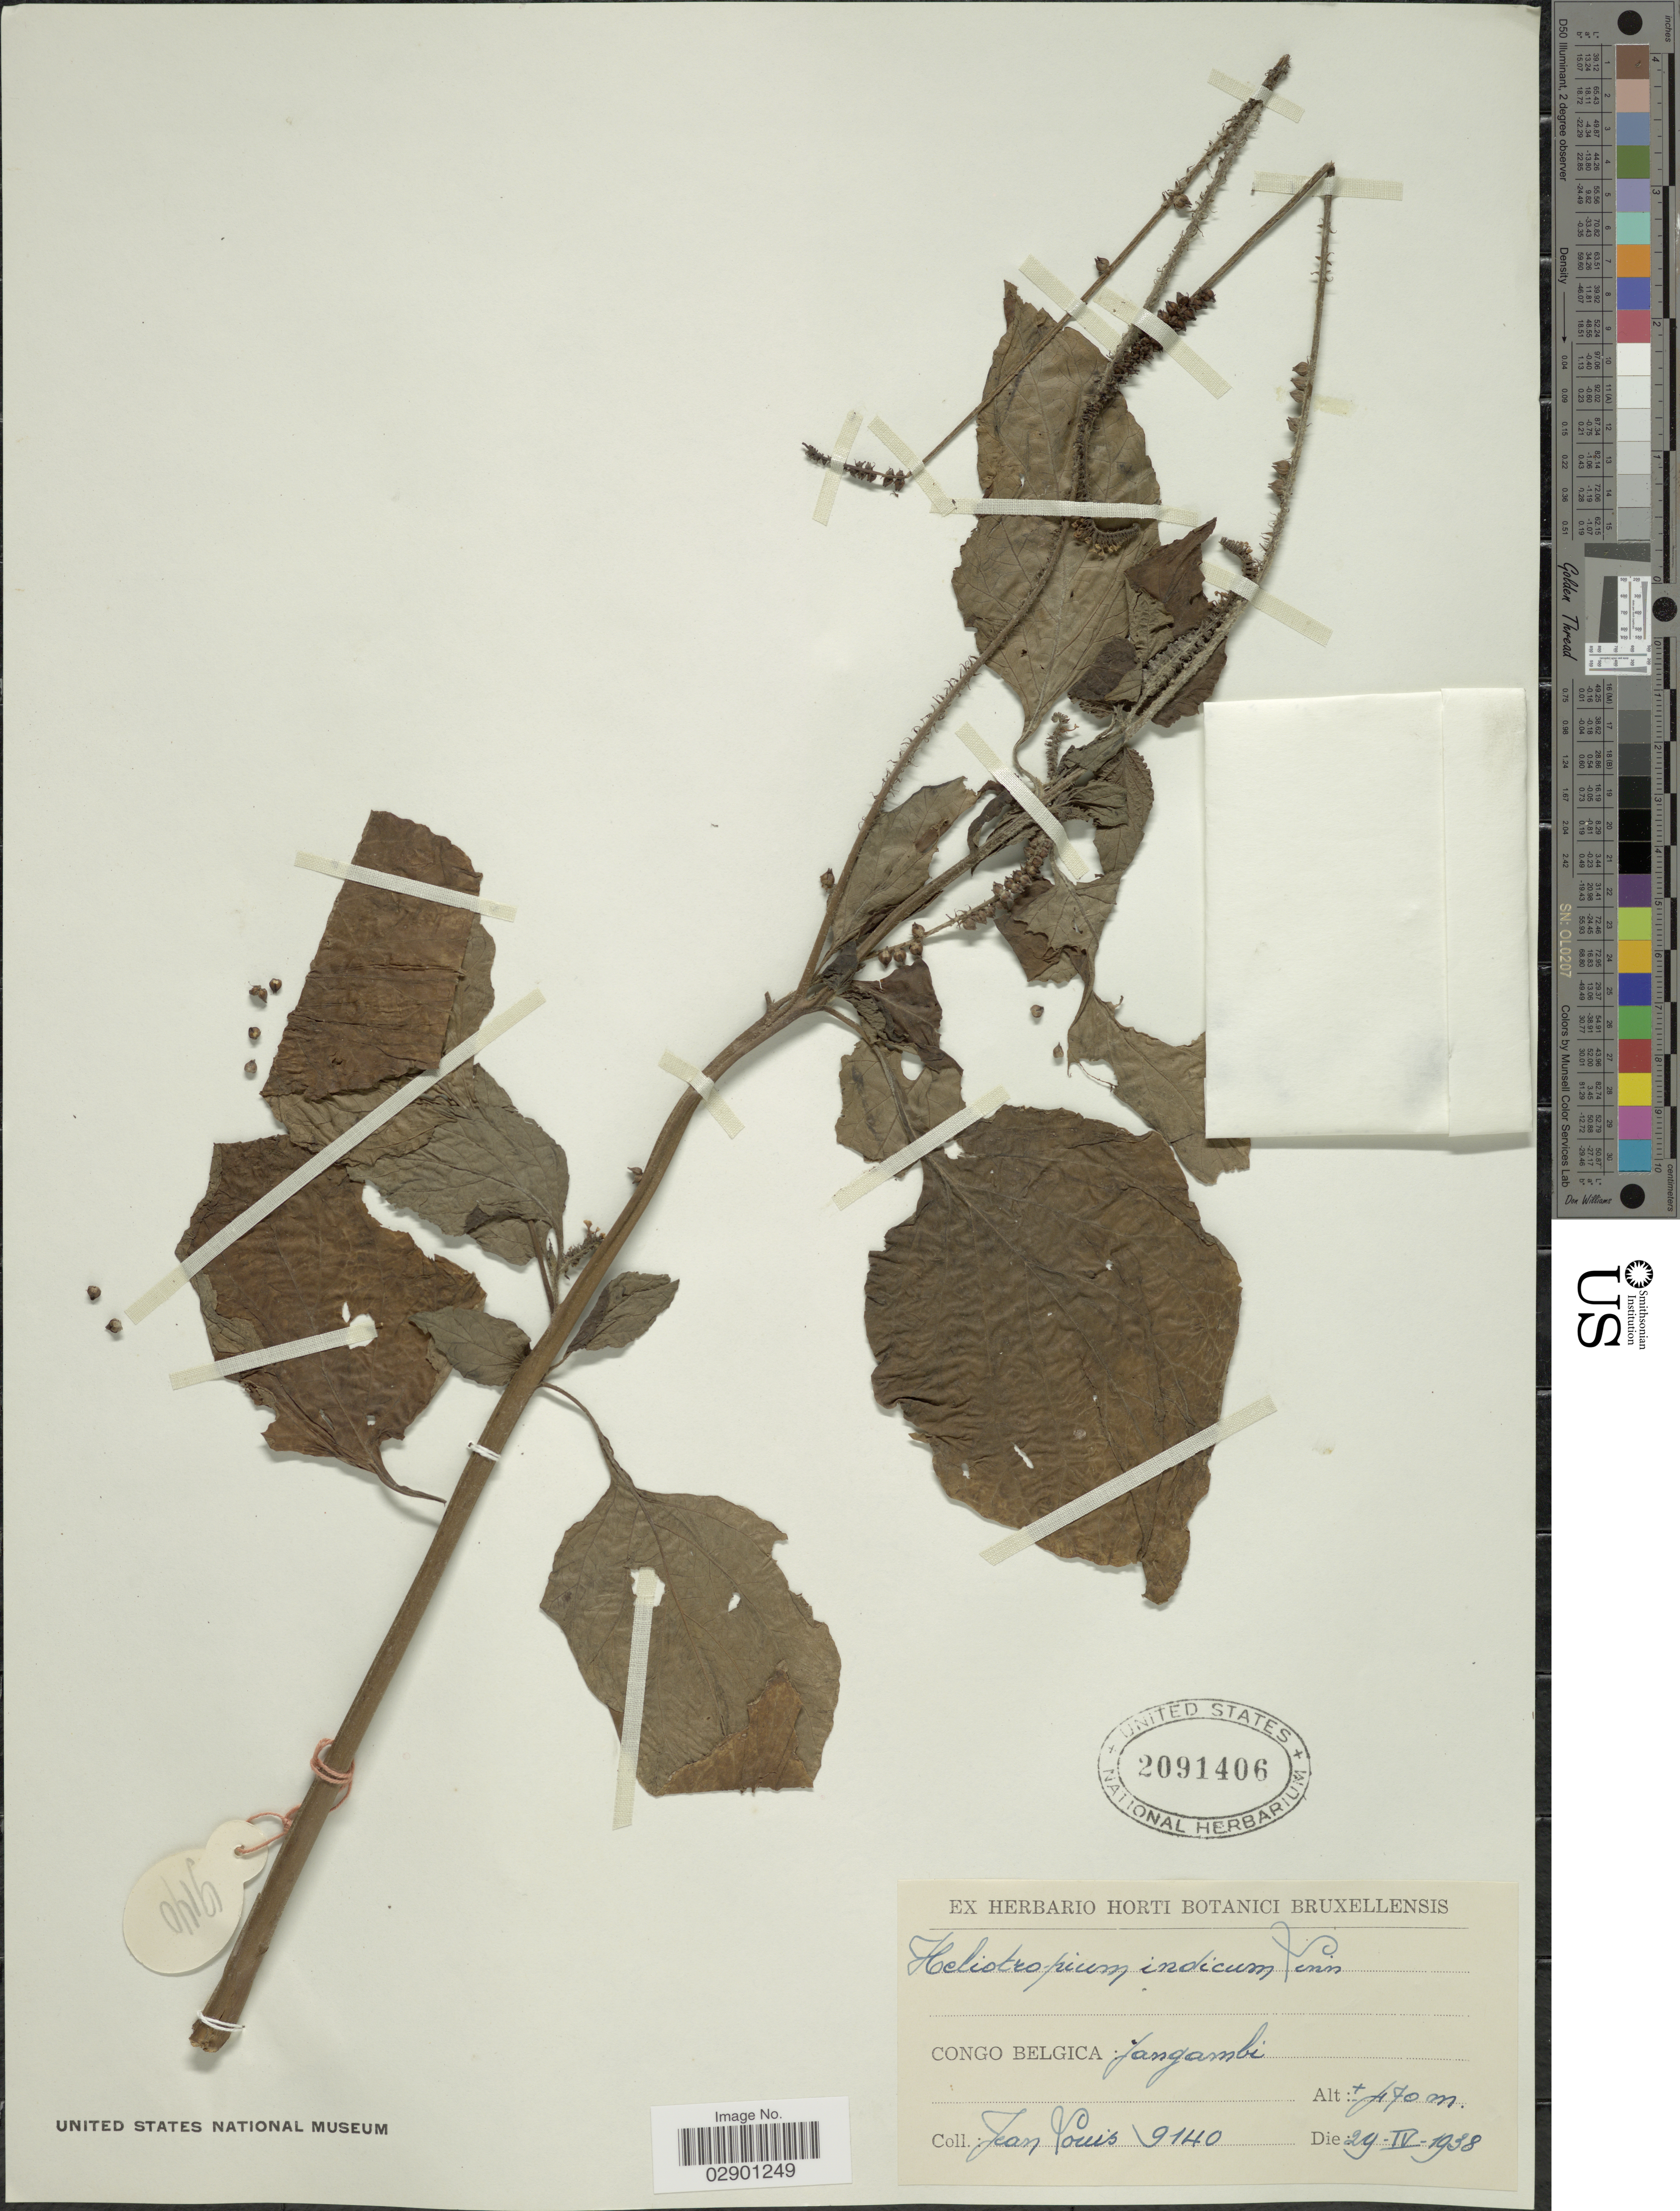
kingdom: Plantae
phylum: Tracheophyta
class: Magnoliopsida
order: Boraginales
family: Heliotropiaceae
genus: Heliotropium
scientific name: Heliotropium indicum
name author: L.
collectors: J. Louis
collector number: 9140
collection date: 1938-04-29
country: Congo, Democratic Republic of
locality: Congo Belgica: Yangambi.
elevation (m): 470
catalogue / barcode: US 2091406